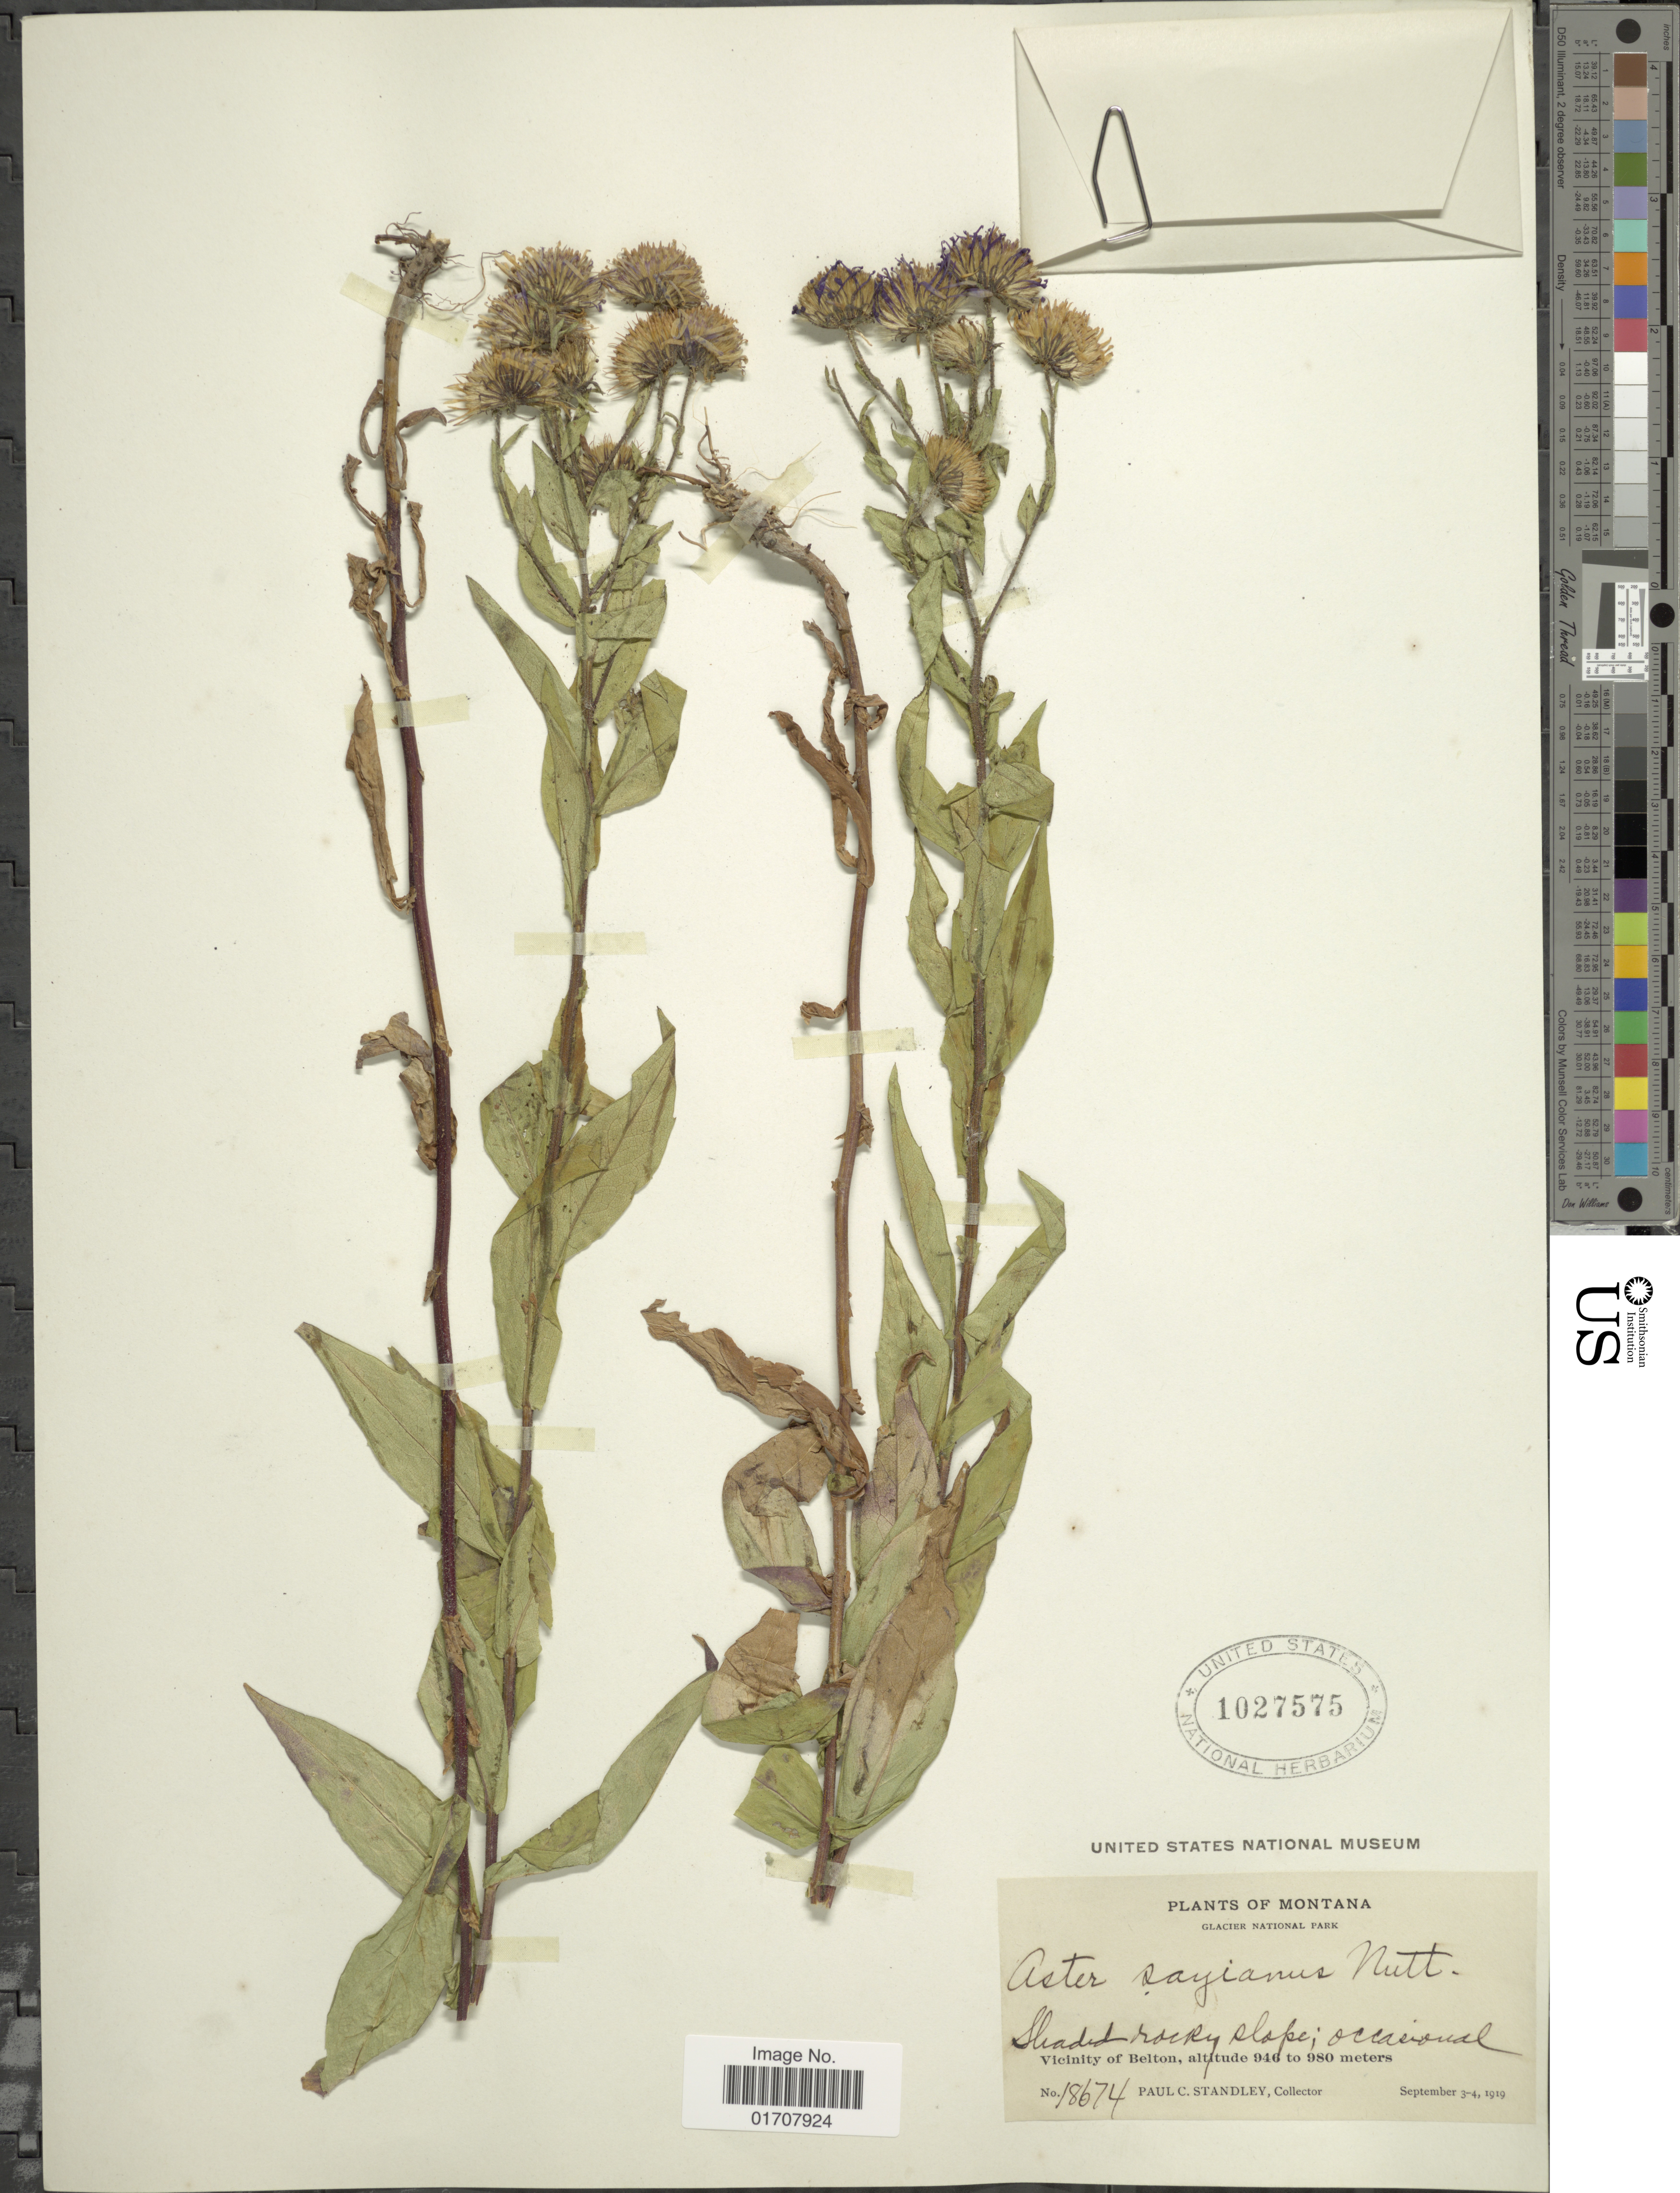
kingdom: Plantae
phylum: Tracheophyta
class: Magnoliopsida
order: Asterales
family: Asteraceae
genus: Canadanthus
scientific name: Canadanthus modestus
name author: (Lindl.) G.L. Nesom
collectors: P. C. Standley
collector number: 18674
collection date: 1919-09-03/1919-09-04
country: United States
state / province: Montana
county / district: Flathead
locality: Glacier National Park, Vicinity of Belton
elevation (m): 946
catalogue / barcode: US 1027575